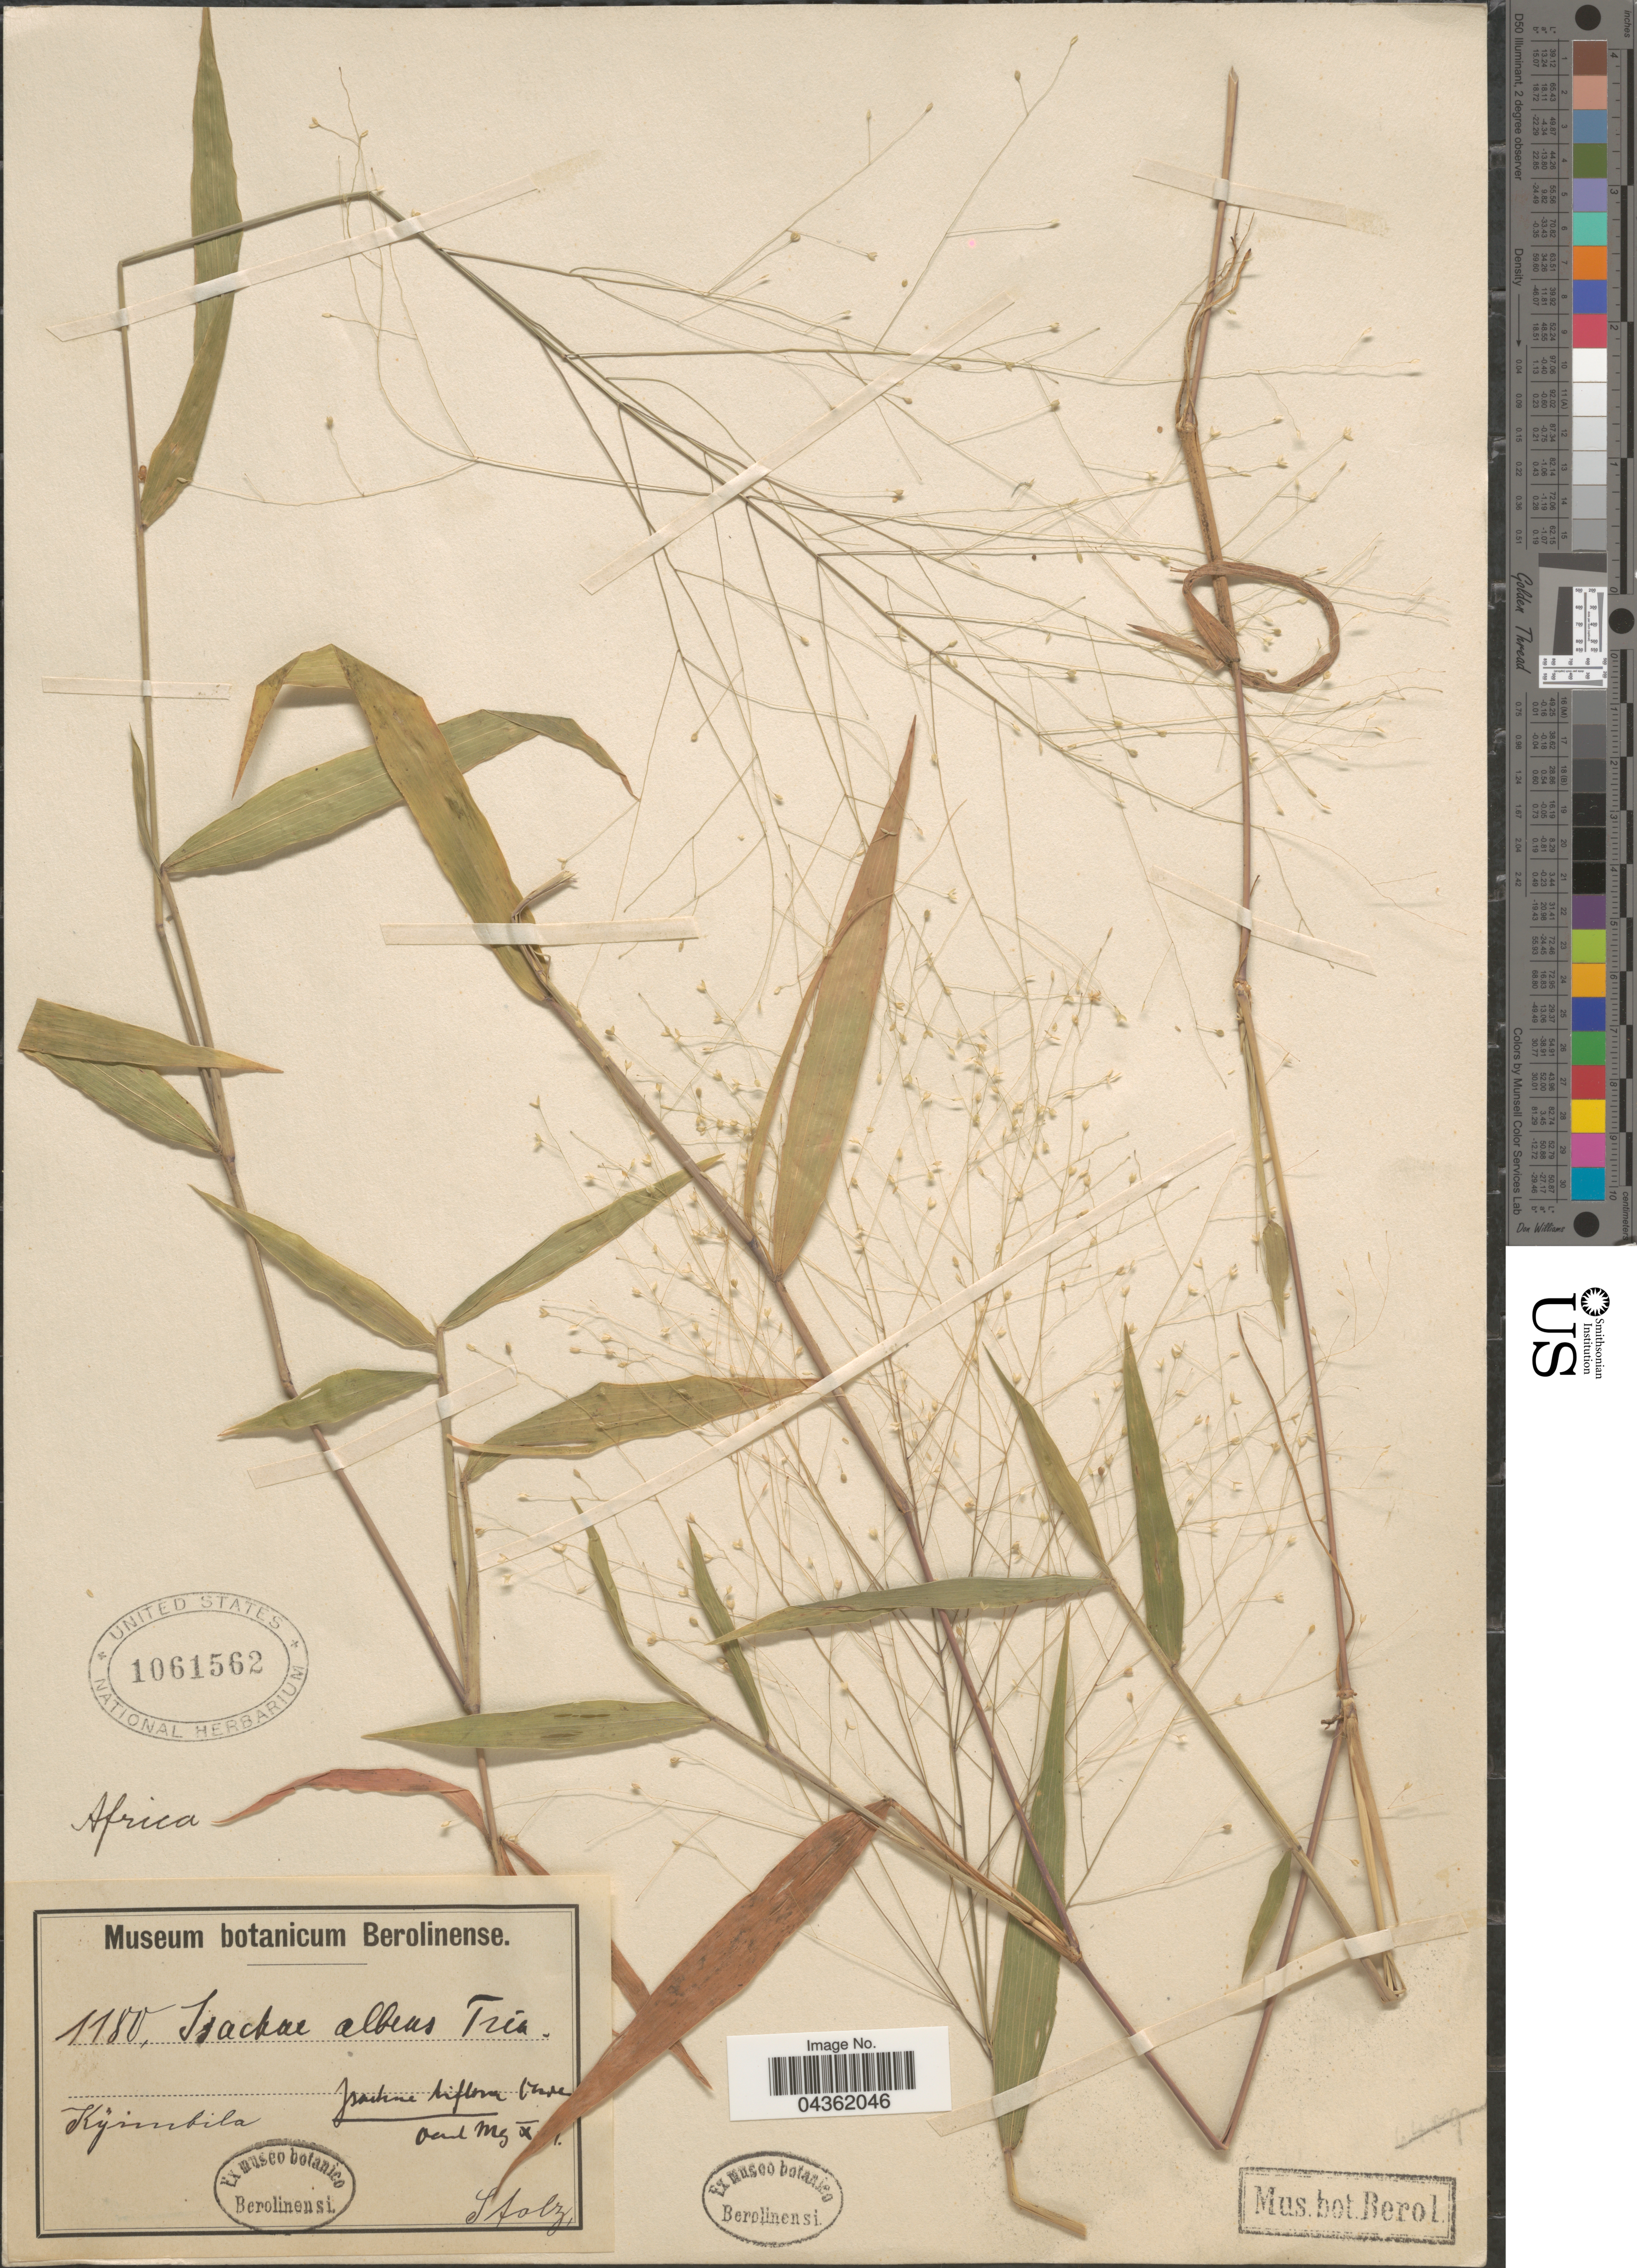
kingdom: Plantae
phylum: Tracheophyta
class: Liliopsida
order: Poales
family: Poaceae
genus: Isachne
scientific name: Isachne sp.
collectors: Stolz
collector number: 1180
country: Tanzania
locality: Africa. Kyimbila.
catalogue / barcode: US 1061562